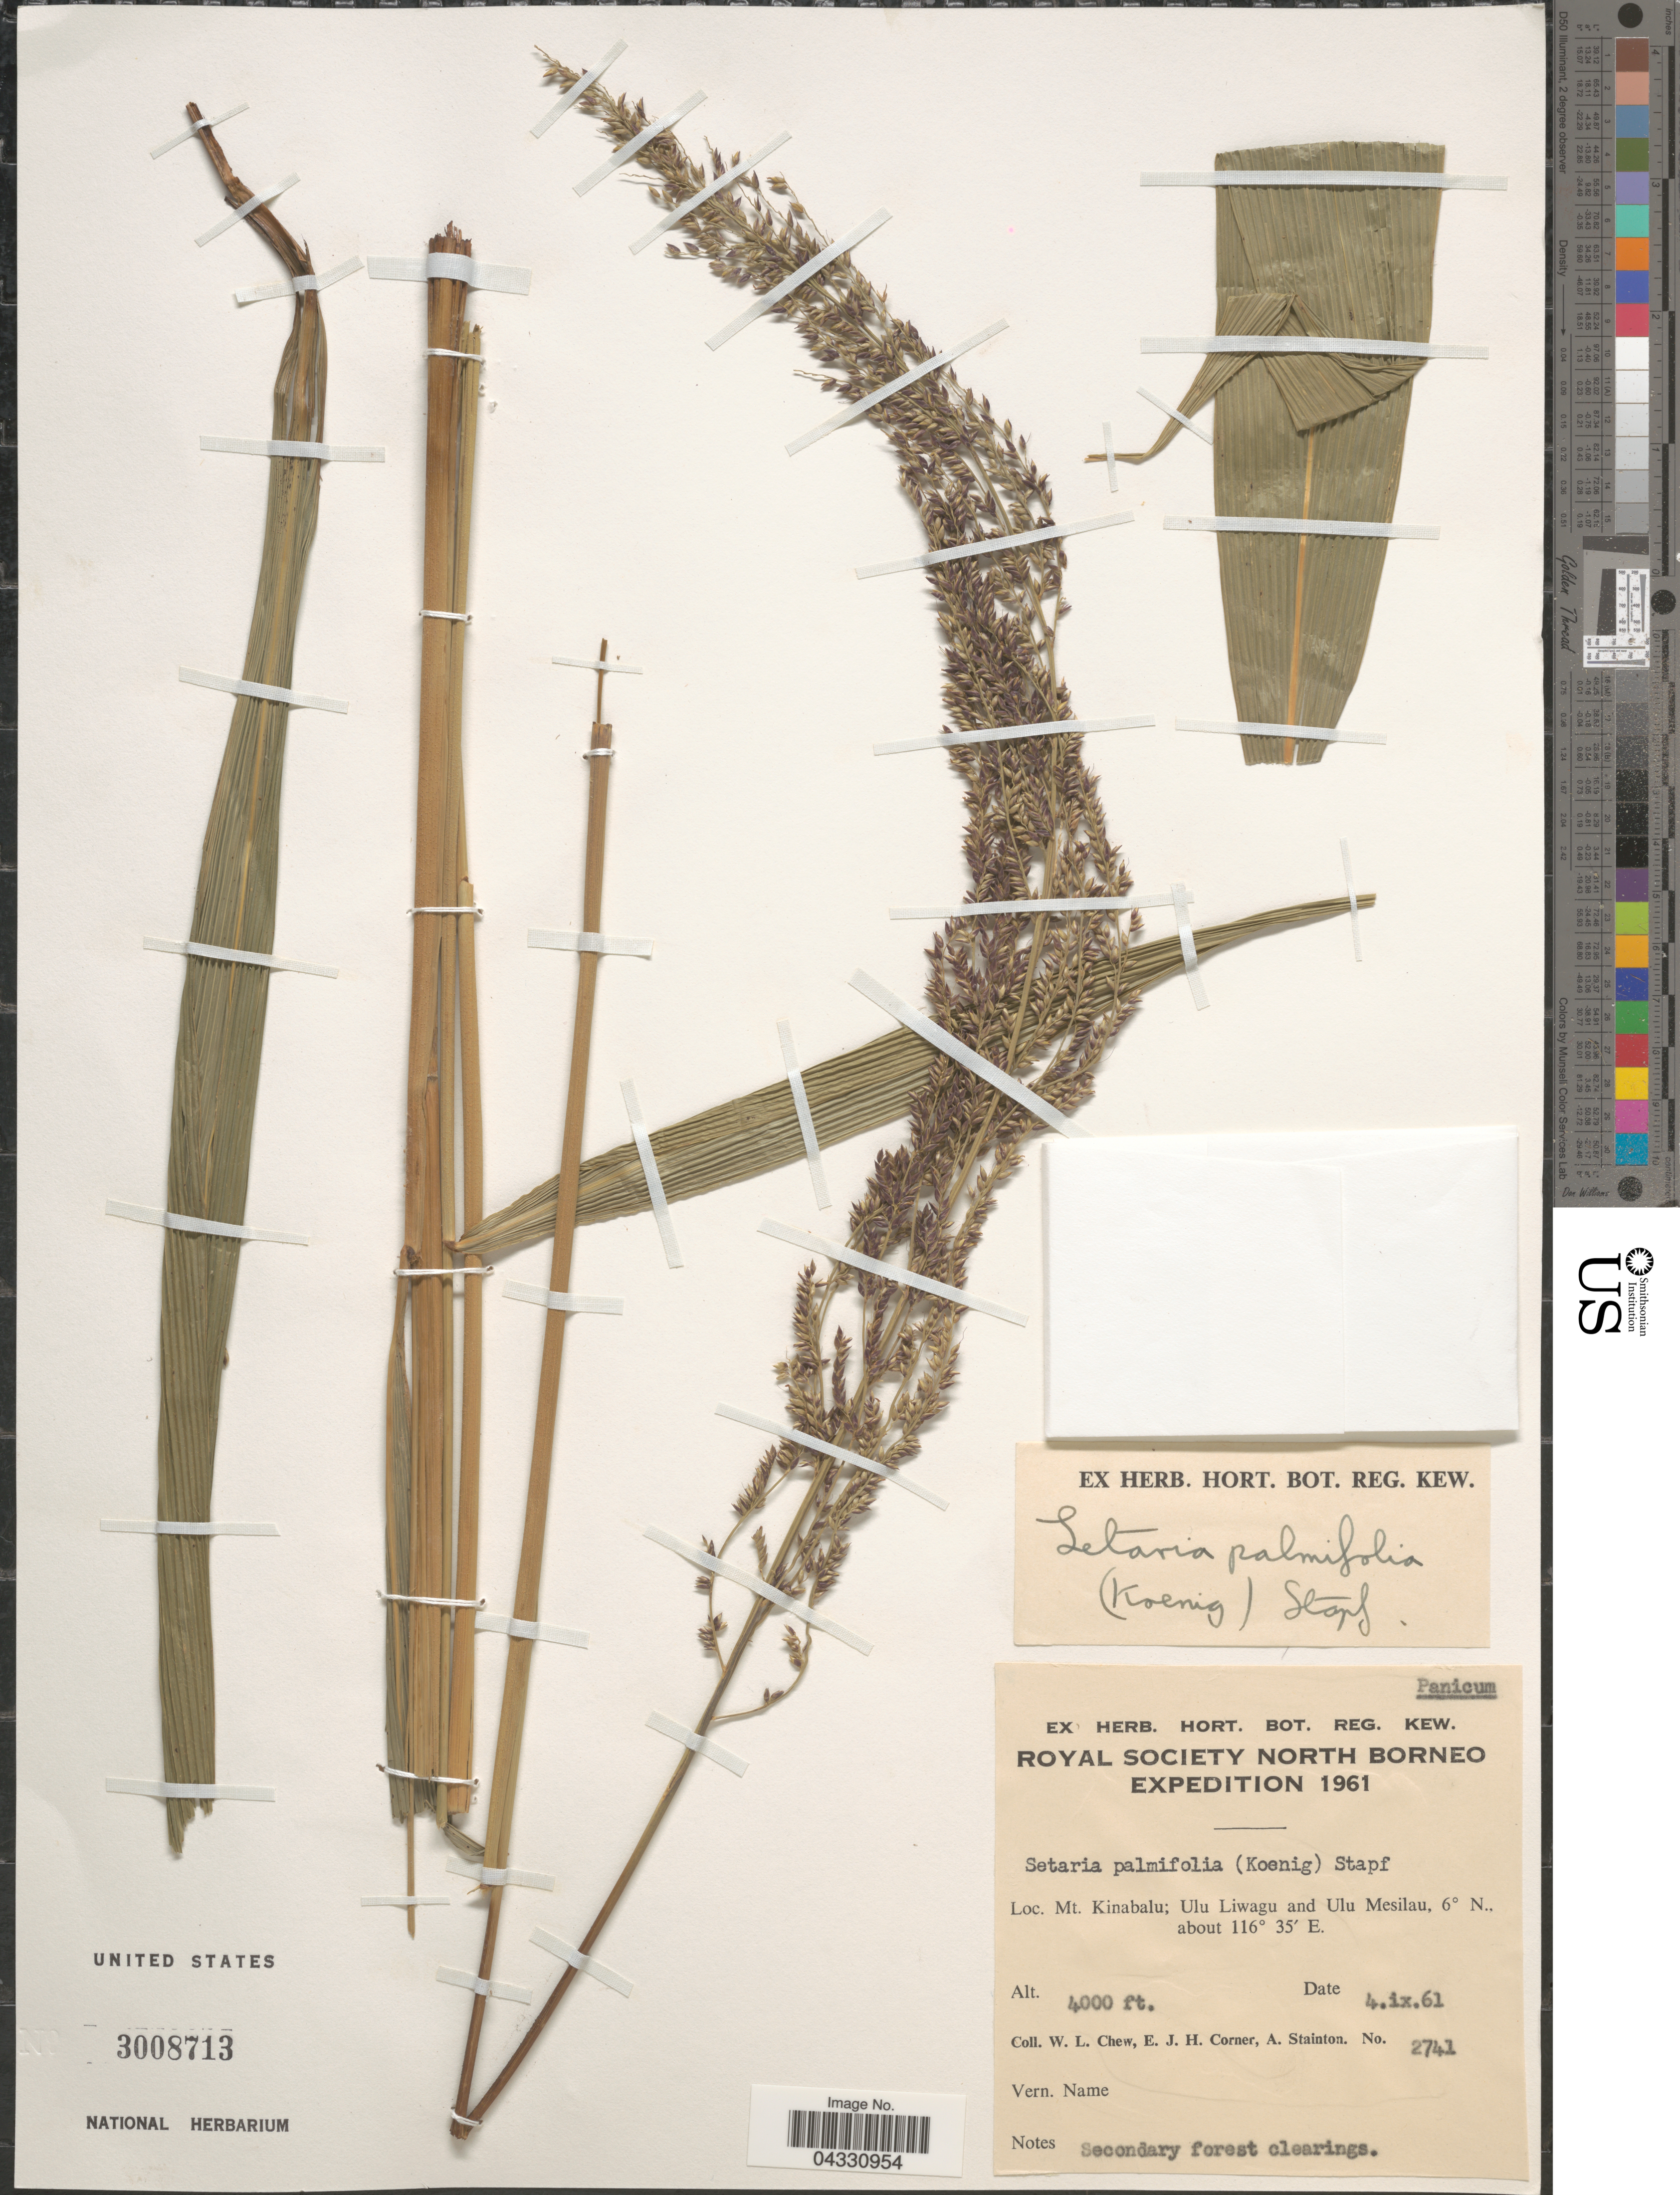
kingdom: Plantae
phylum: Tracheophyta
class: Liliopsida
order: Poales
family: Poaceae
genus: Setaria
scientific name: Setaria palmifolia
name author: (J. Koenig) Stapf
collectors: W. Chew, E. Corner & A. Stainton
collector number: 2741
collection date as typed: Transcribed d/m/y: 4/9/61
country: Malaysia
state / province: Sabah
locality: Royal Society North Borneo Expedition 1961. Mt. Kinabalu; Ulu Liwagu and Ulu Mesilau.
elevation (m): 1219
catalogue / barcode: US 3008713